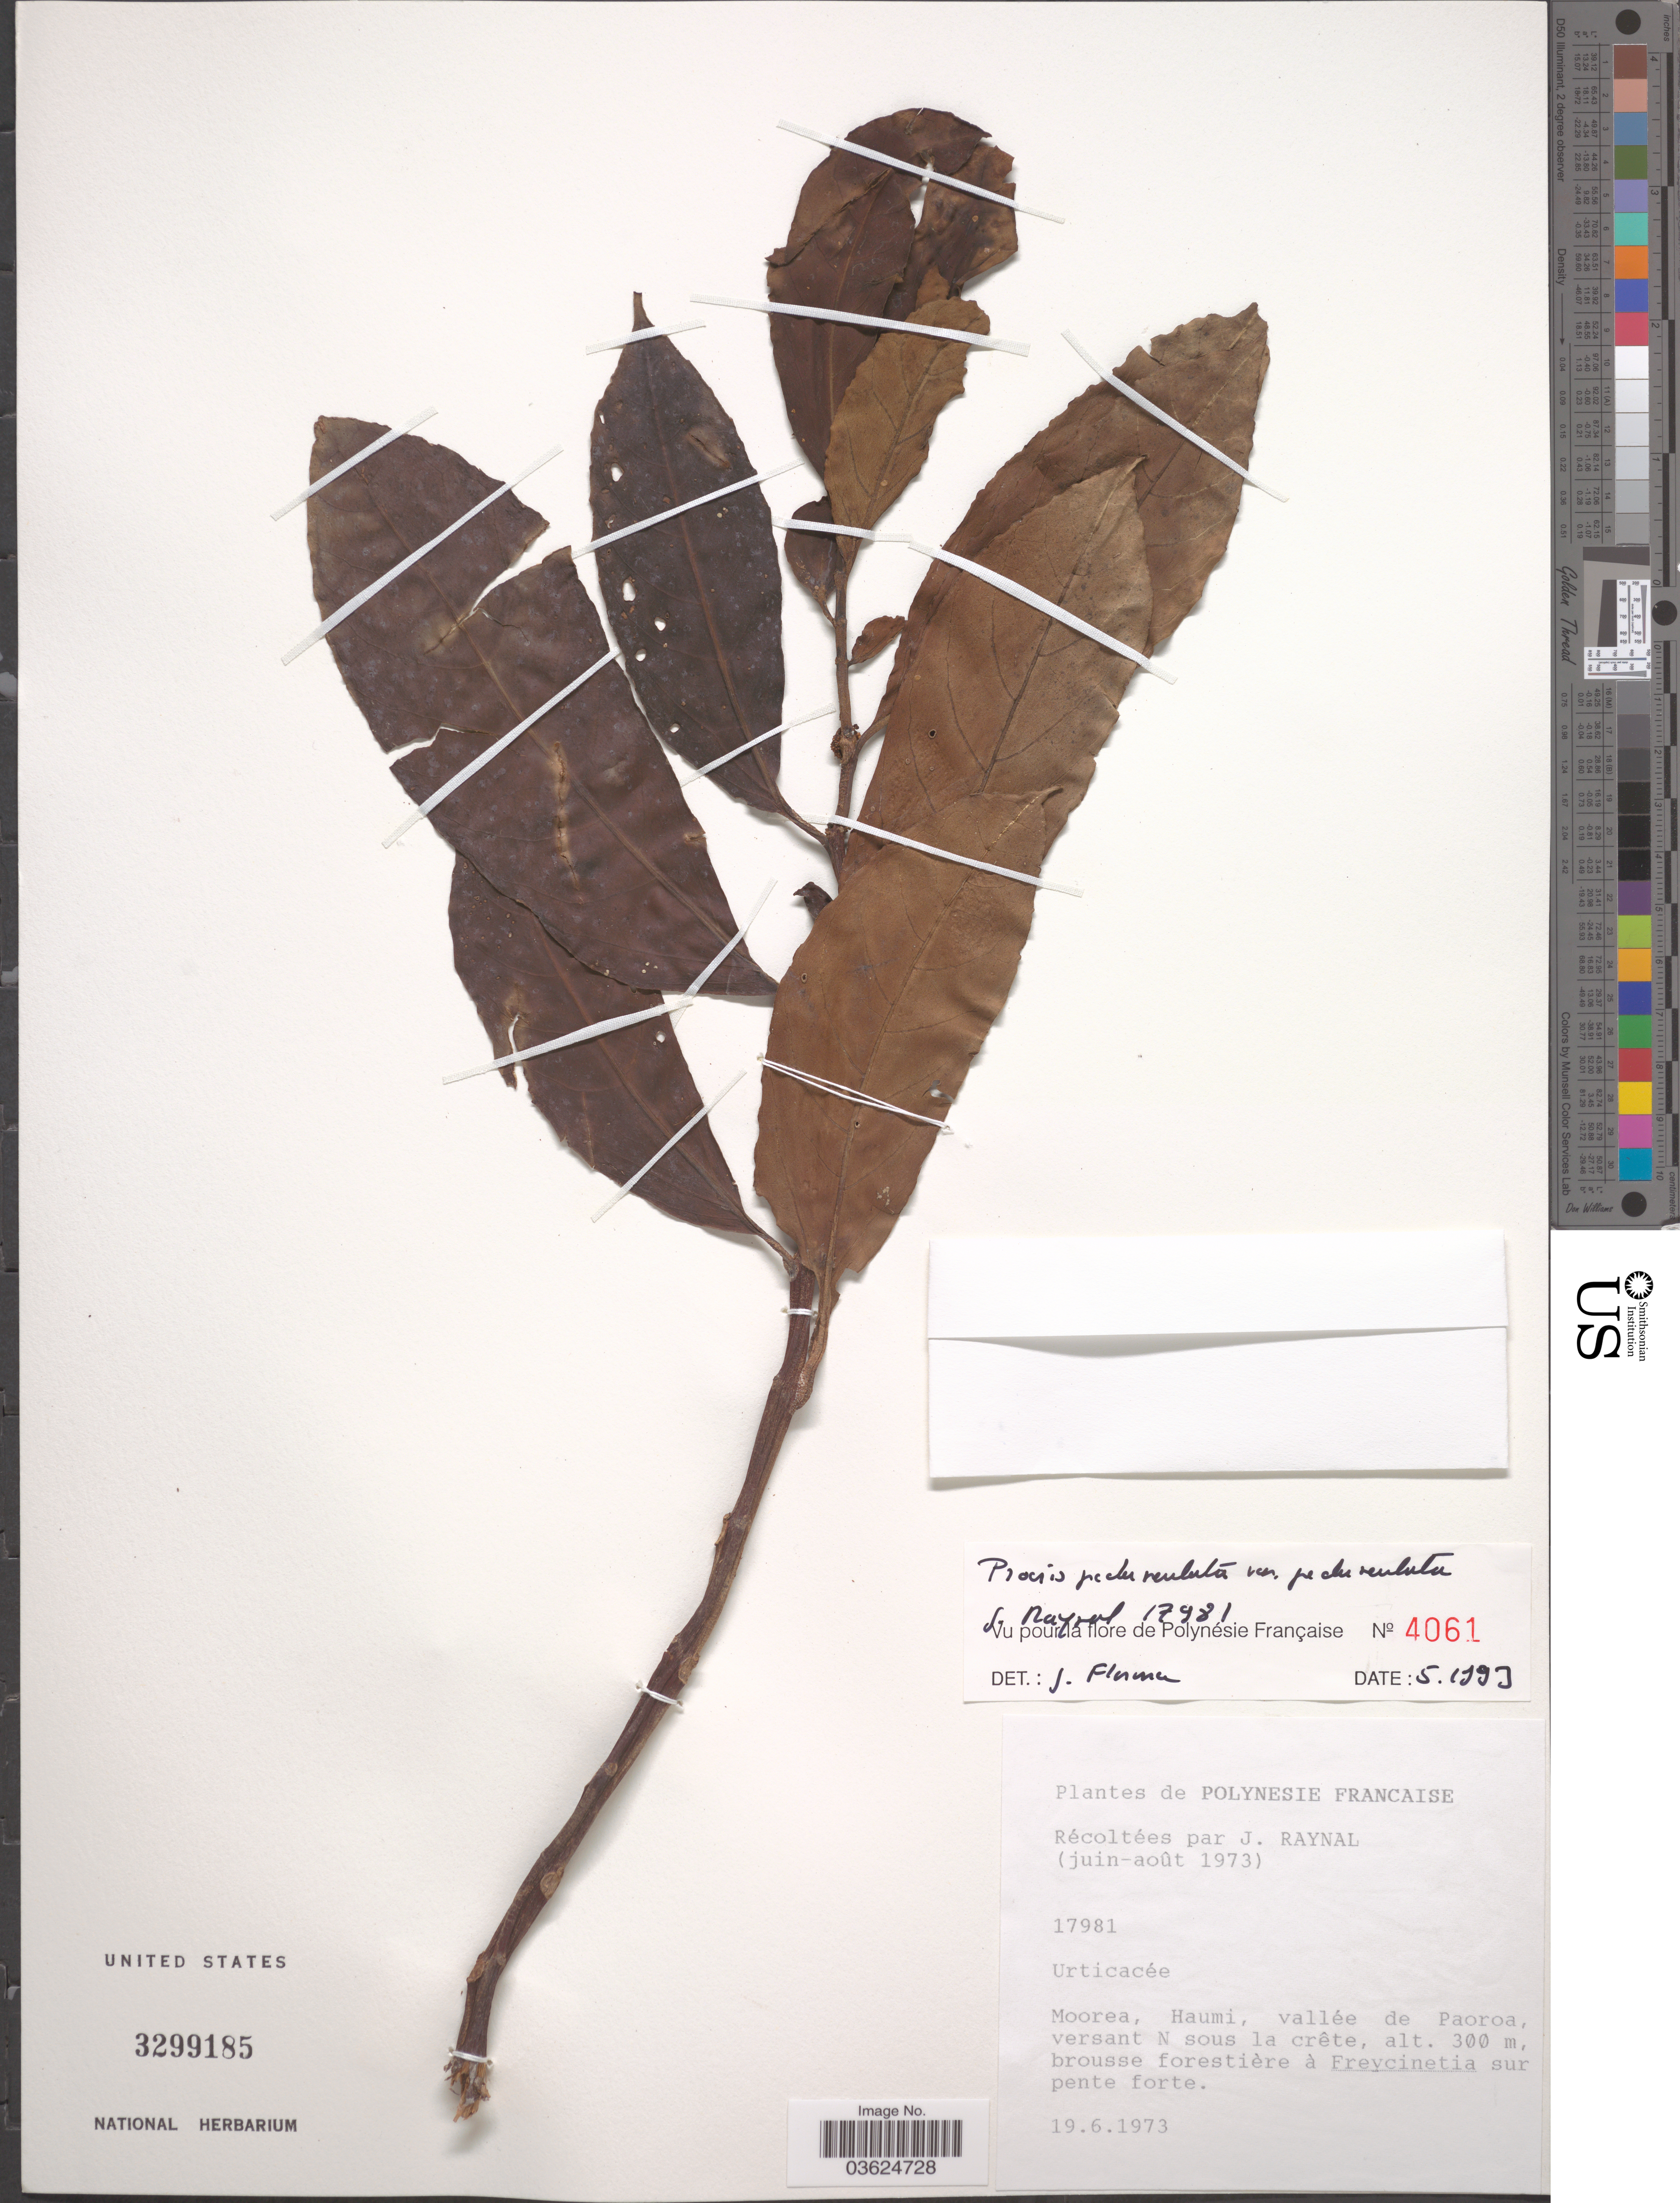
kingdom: Plantae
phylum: Tracheophyta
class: Magnoliopsida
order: Rosales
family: Urticaceae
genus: Procris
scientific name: Procris pedunculata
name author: (J.R. Forst. & G. Forst.) Wedd.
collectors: J. Raynal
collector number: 17981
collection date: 1973-06/1973-08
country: French Polynesia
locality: Moorea, Haumi, vallée de Paoroa, versant N sous la crête.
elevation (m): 300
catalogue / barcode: US 3299185